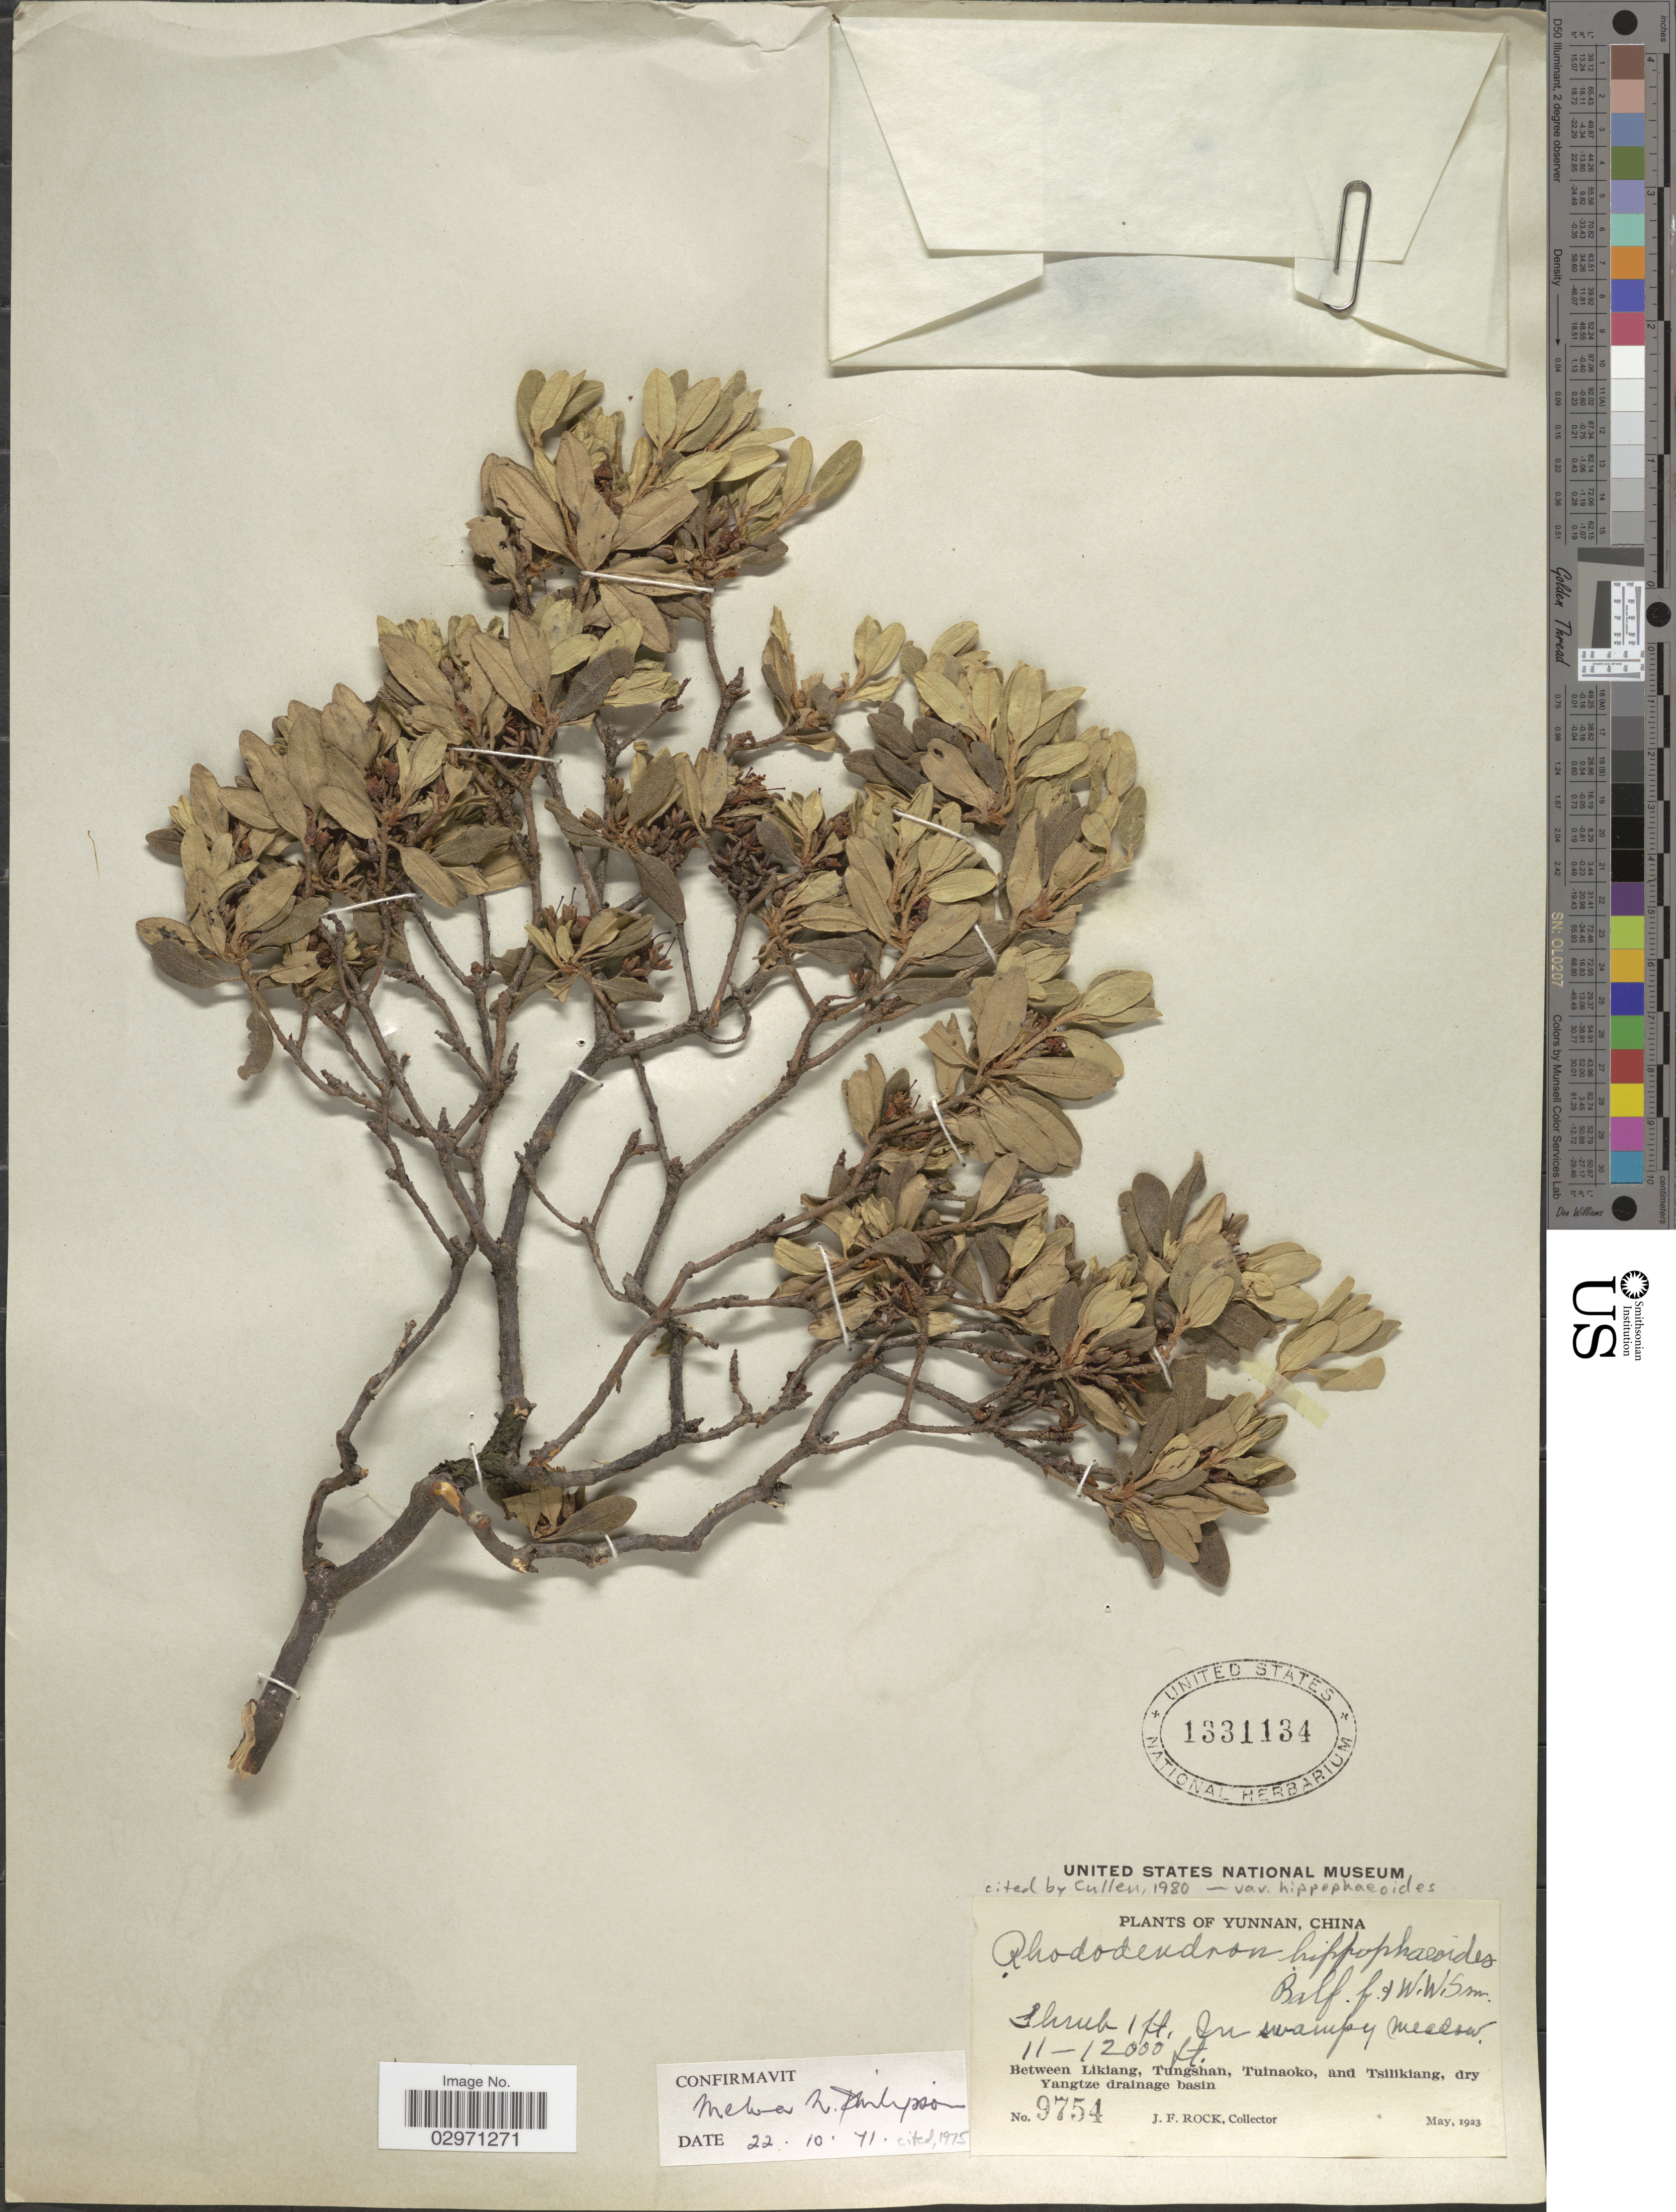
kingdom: Plantae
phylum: Tracheophyta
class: Magnoliopsida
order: Ericales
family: Ericaceae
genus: Rhododendron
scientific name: Rhododendron hippophaeoides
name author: Balf. f. & W.W. Sm.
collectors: J. Rock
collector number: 9754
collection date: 1923-05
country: China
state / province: Yunnan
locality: Between Likiang, Tungshan, Tuinaoko, and Tsilikiang, dry Yangtze drainage basin.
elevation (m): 3353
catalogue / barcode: US 1331134